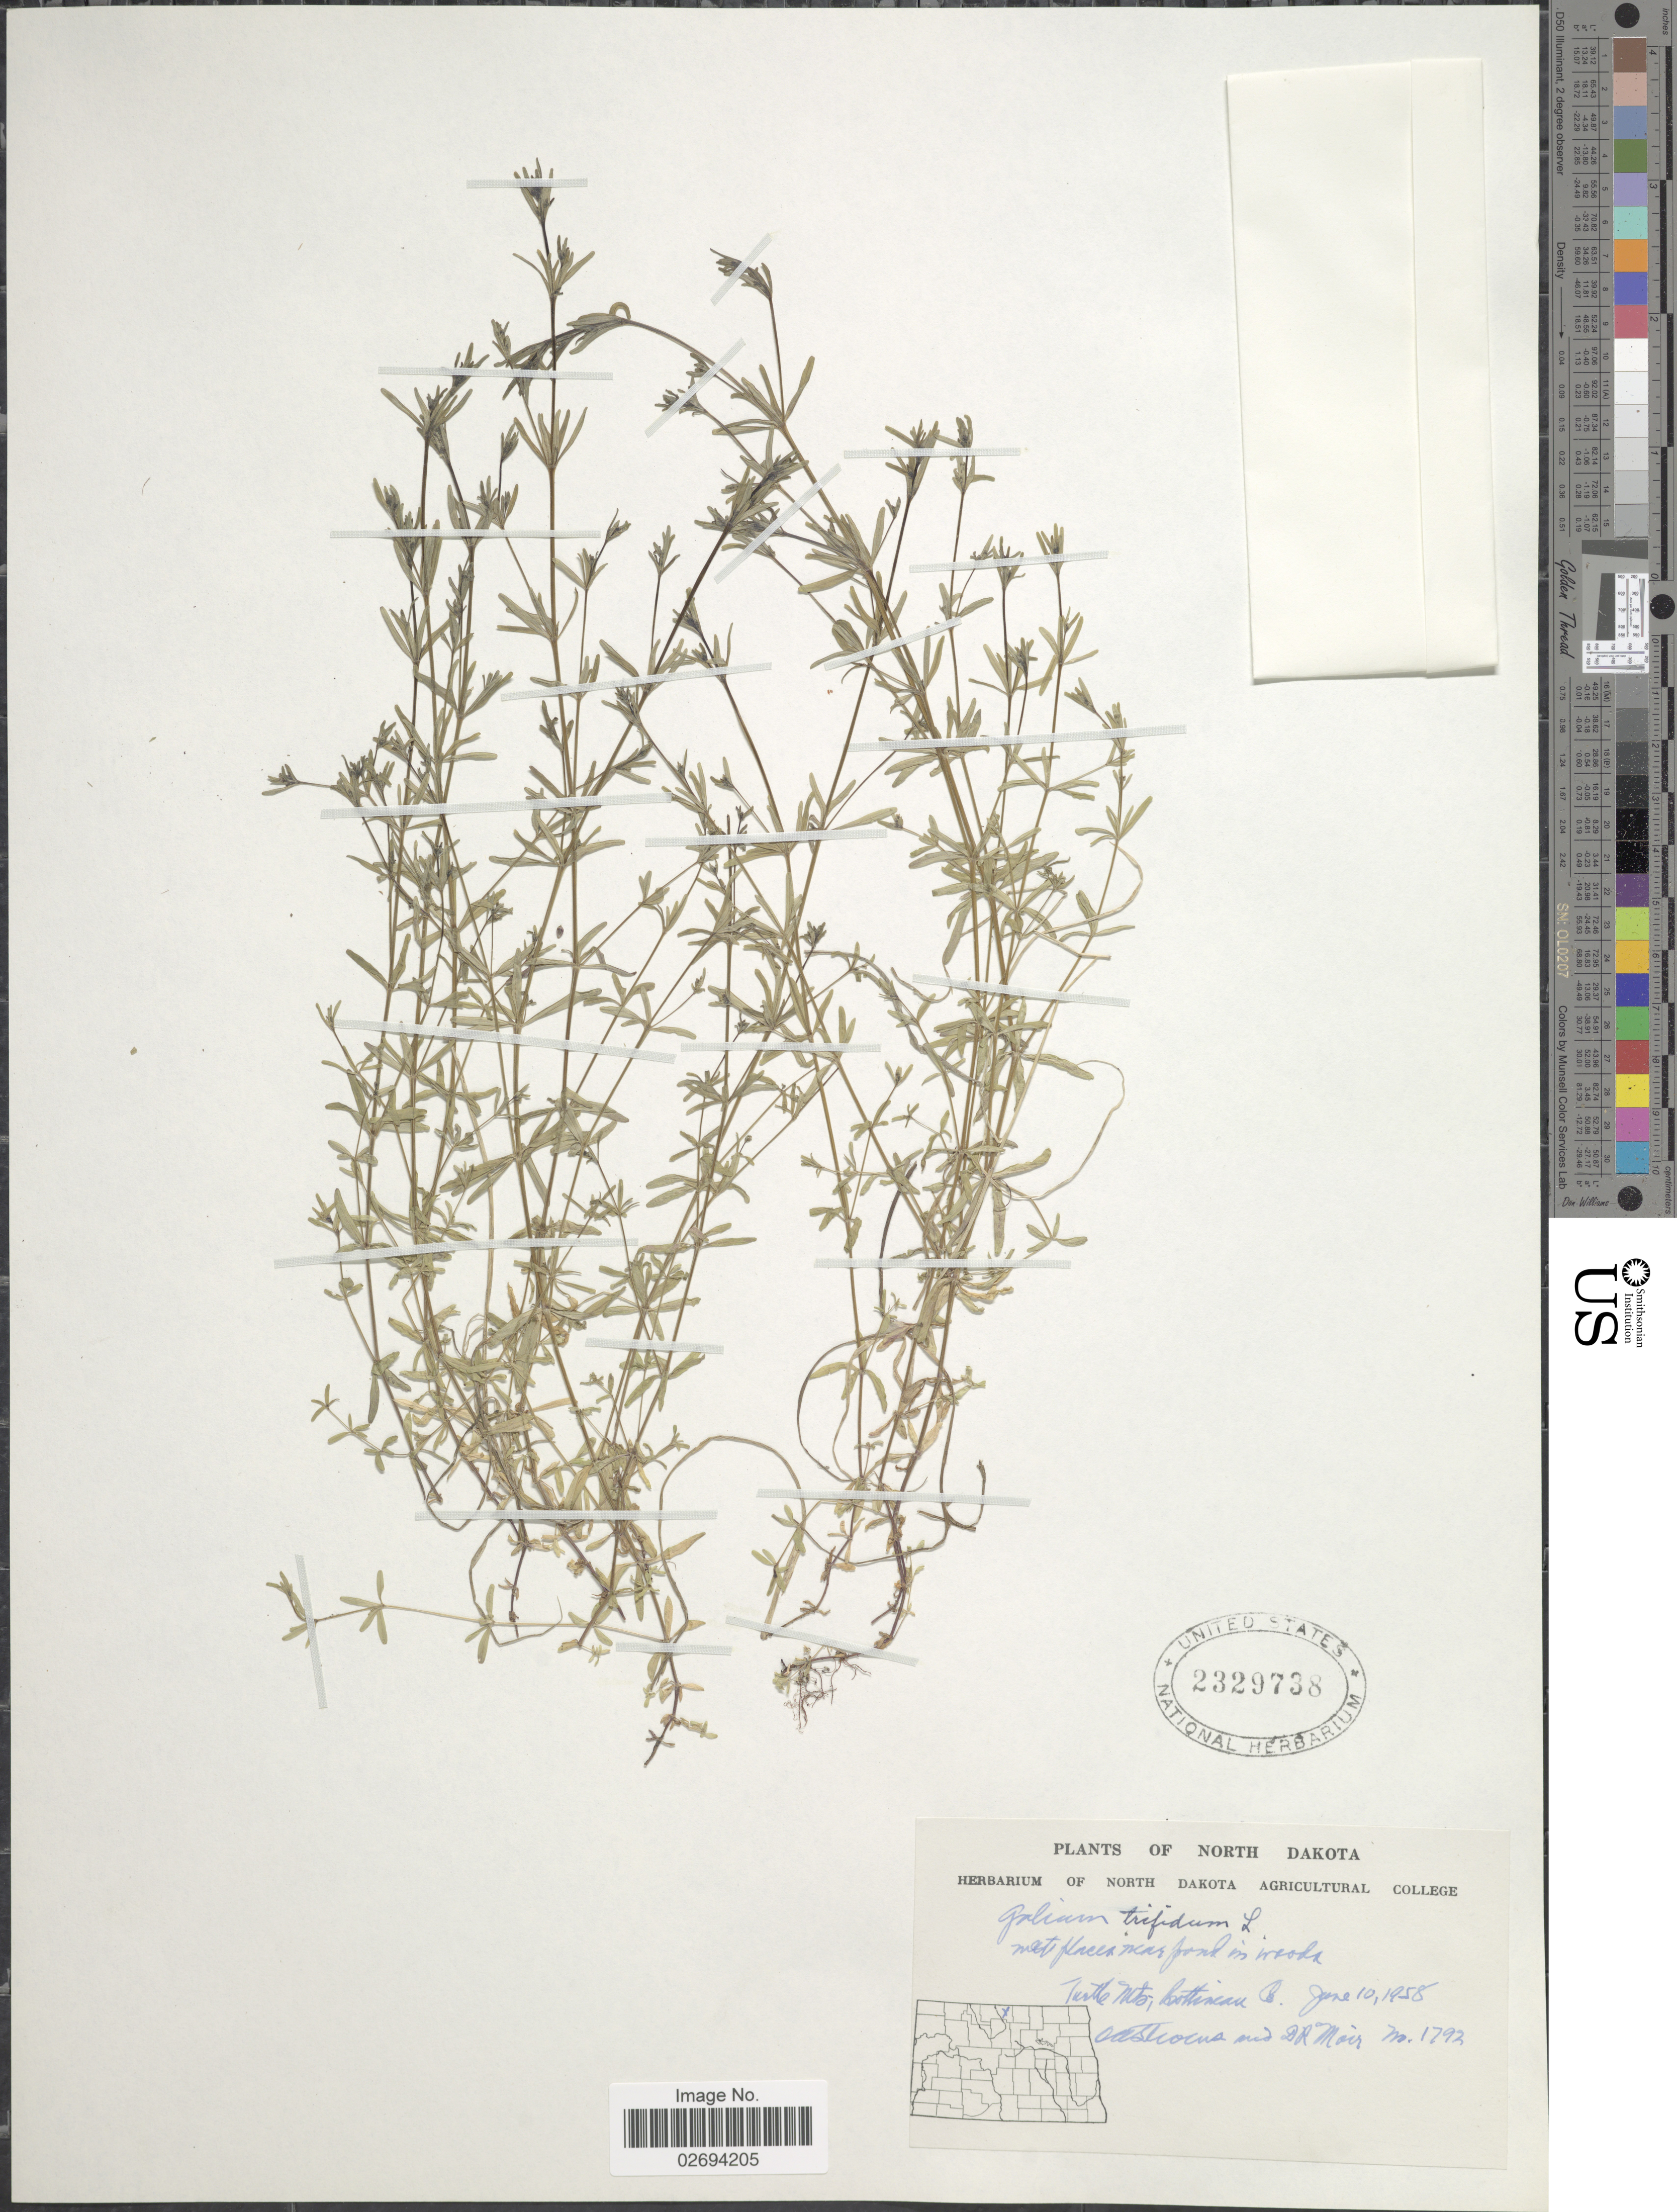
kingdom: Plantae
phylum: Tracheophyta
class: Magnoliopsida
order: Gentianales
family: Rubiaceae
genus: Galium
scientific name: Galium trifidum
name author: L.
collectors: -. Oastroius & D. Moir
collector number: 1792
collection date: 1958-06-10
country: United States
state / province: North Dakota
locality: Near pind in woods, Turtle Mts., Bottineau Co.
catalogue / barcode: US 2329738